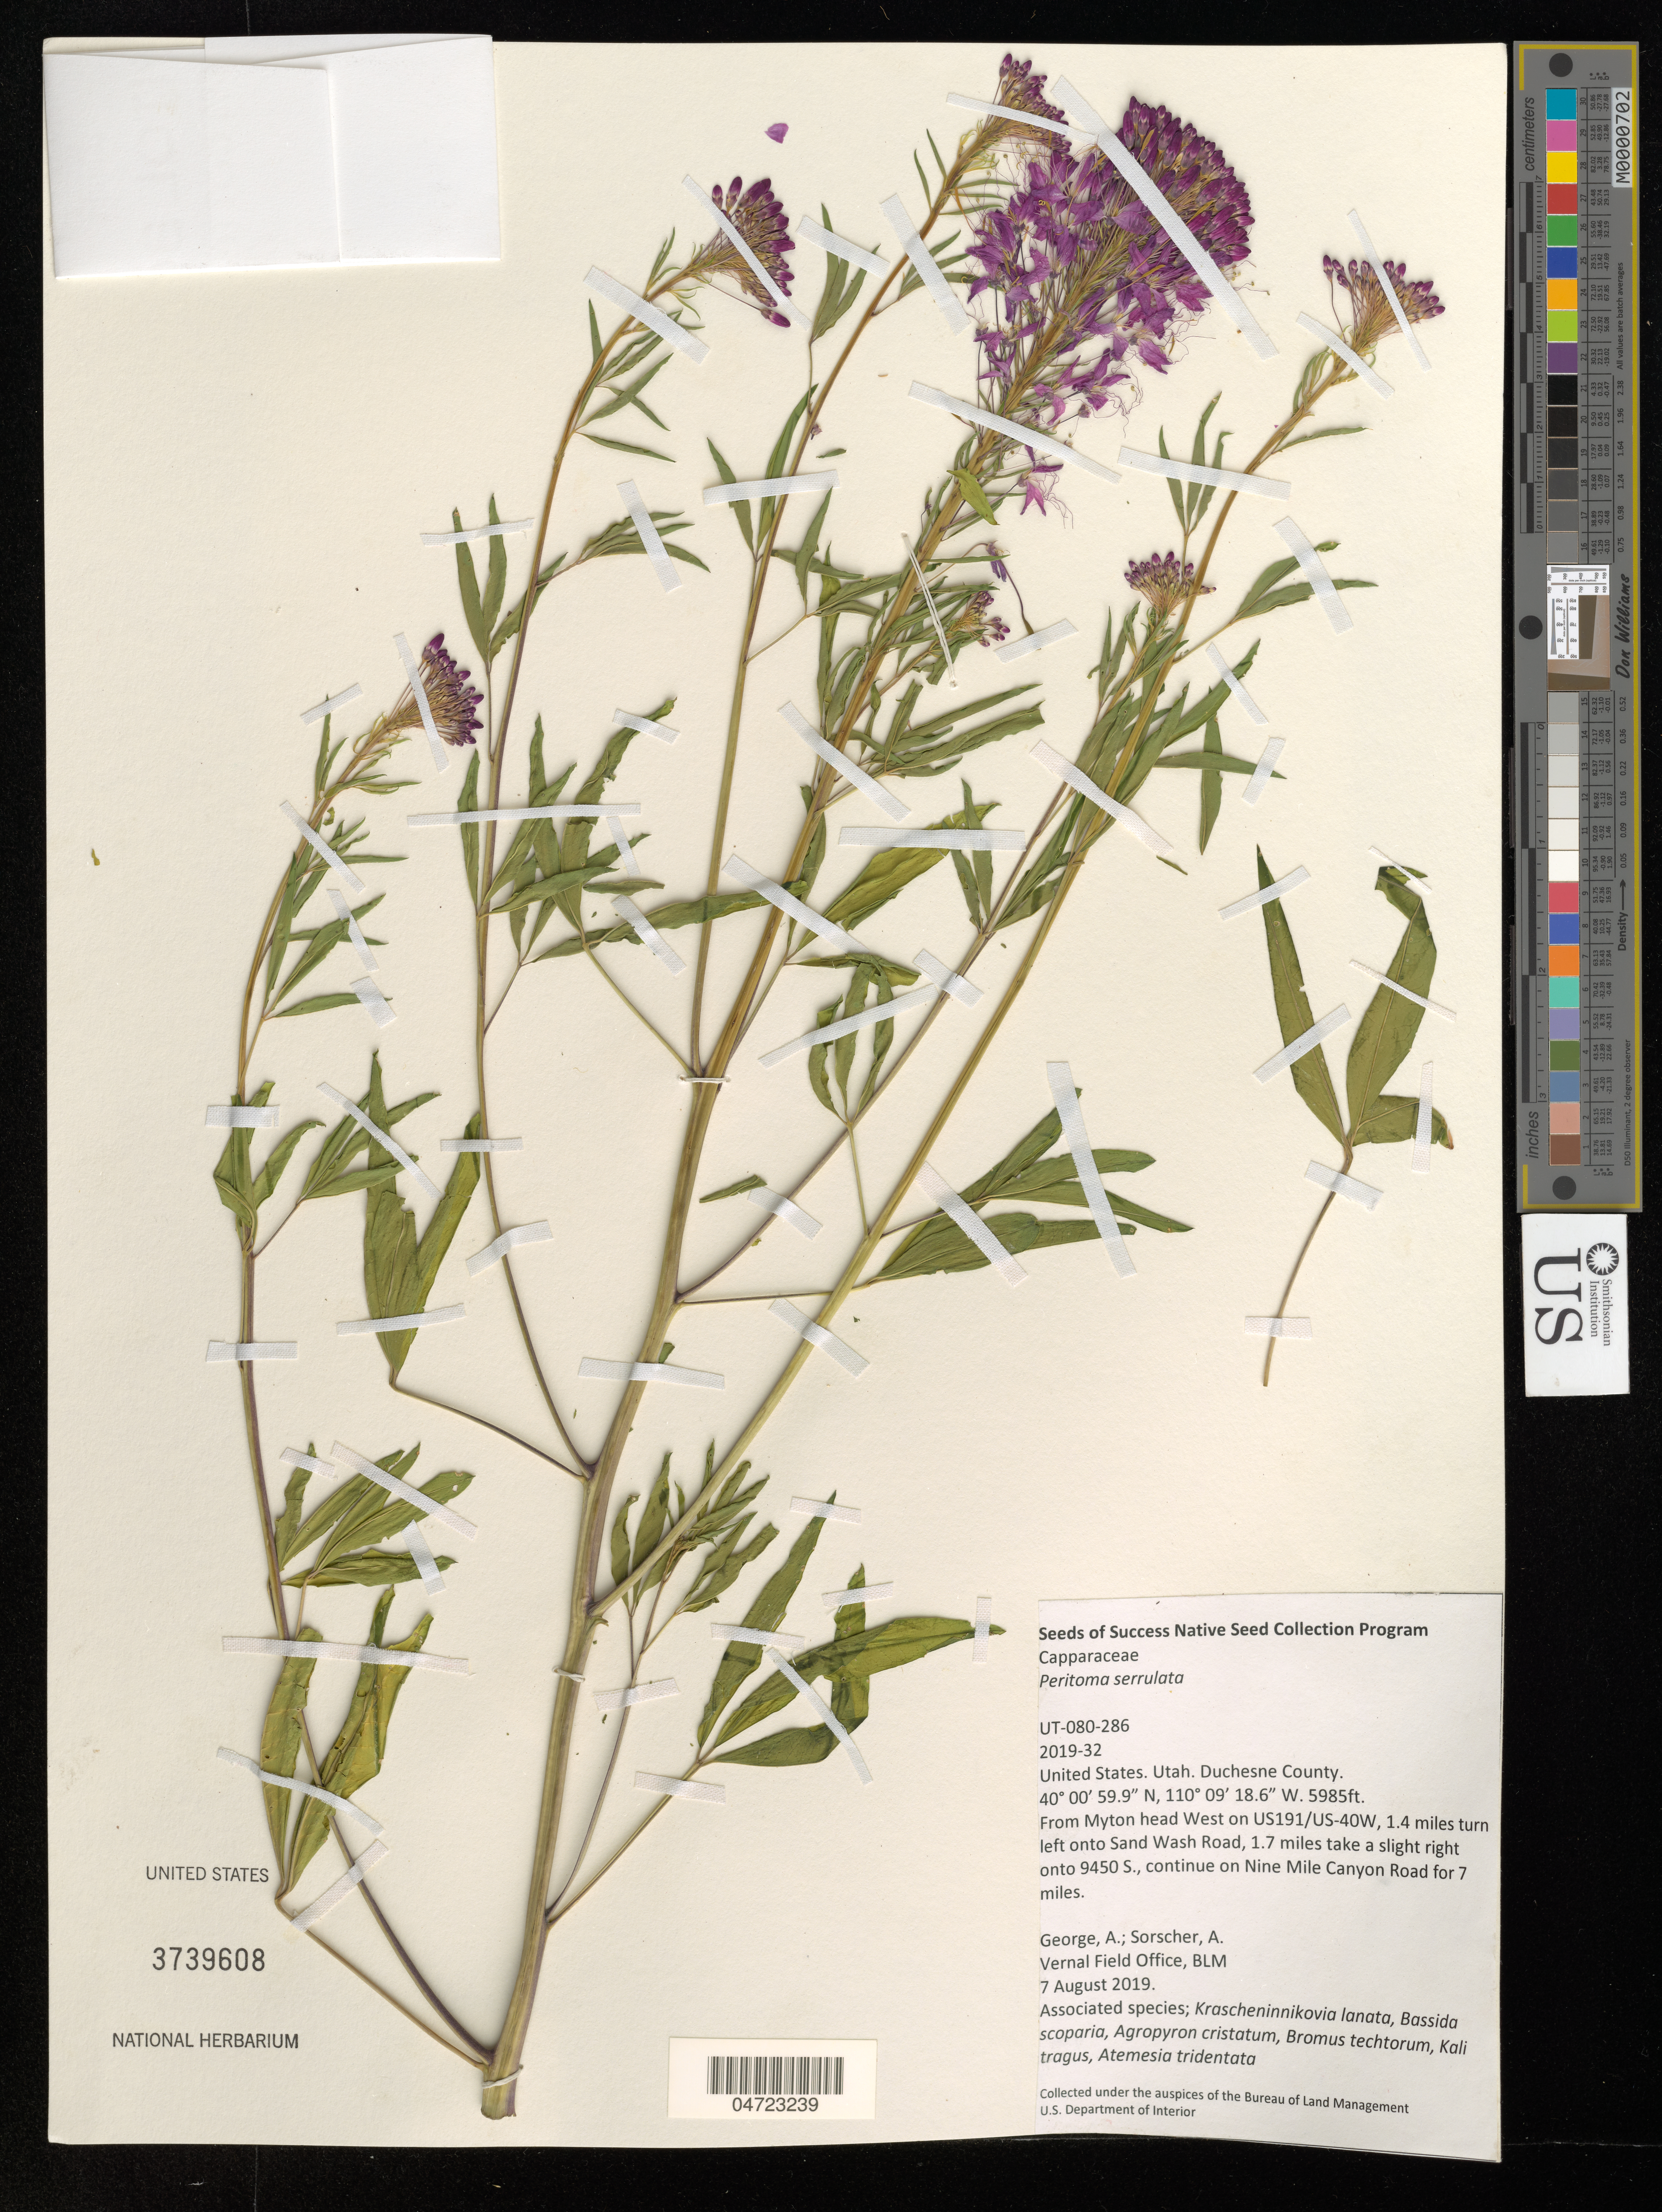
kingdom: Plantae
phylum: Tracheophyta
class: Magnoliopsida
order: Brassicales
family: Cleomaceae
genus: Peritoma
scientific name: Peritoma serrulata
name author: (Pursh) DC.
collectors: A. George & A. Sorscher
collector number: UT-080-286/2019-32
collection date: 2019-08-07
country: United States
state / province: Utah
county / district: Duchesne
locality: Duchesne County. From Myton head West on US191/US-40W, 1.4 miles turn left onto Sand Wash Road, 1.7 miles take a slight right onto 9450 S., continue on Nine Mile Canyon Road for 7 miles.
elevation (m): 1824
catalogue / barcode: US 3739608